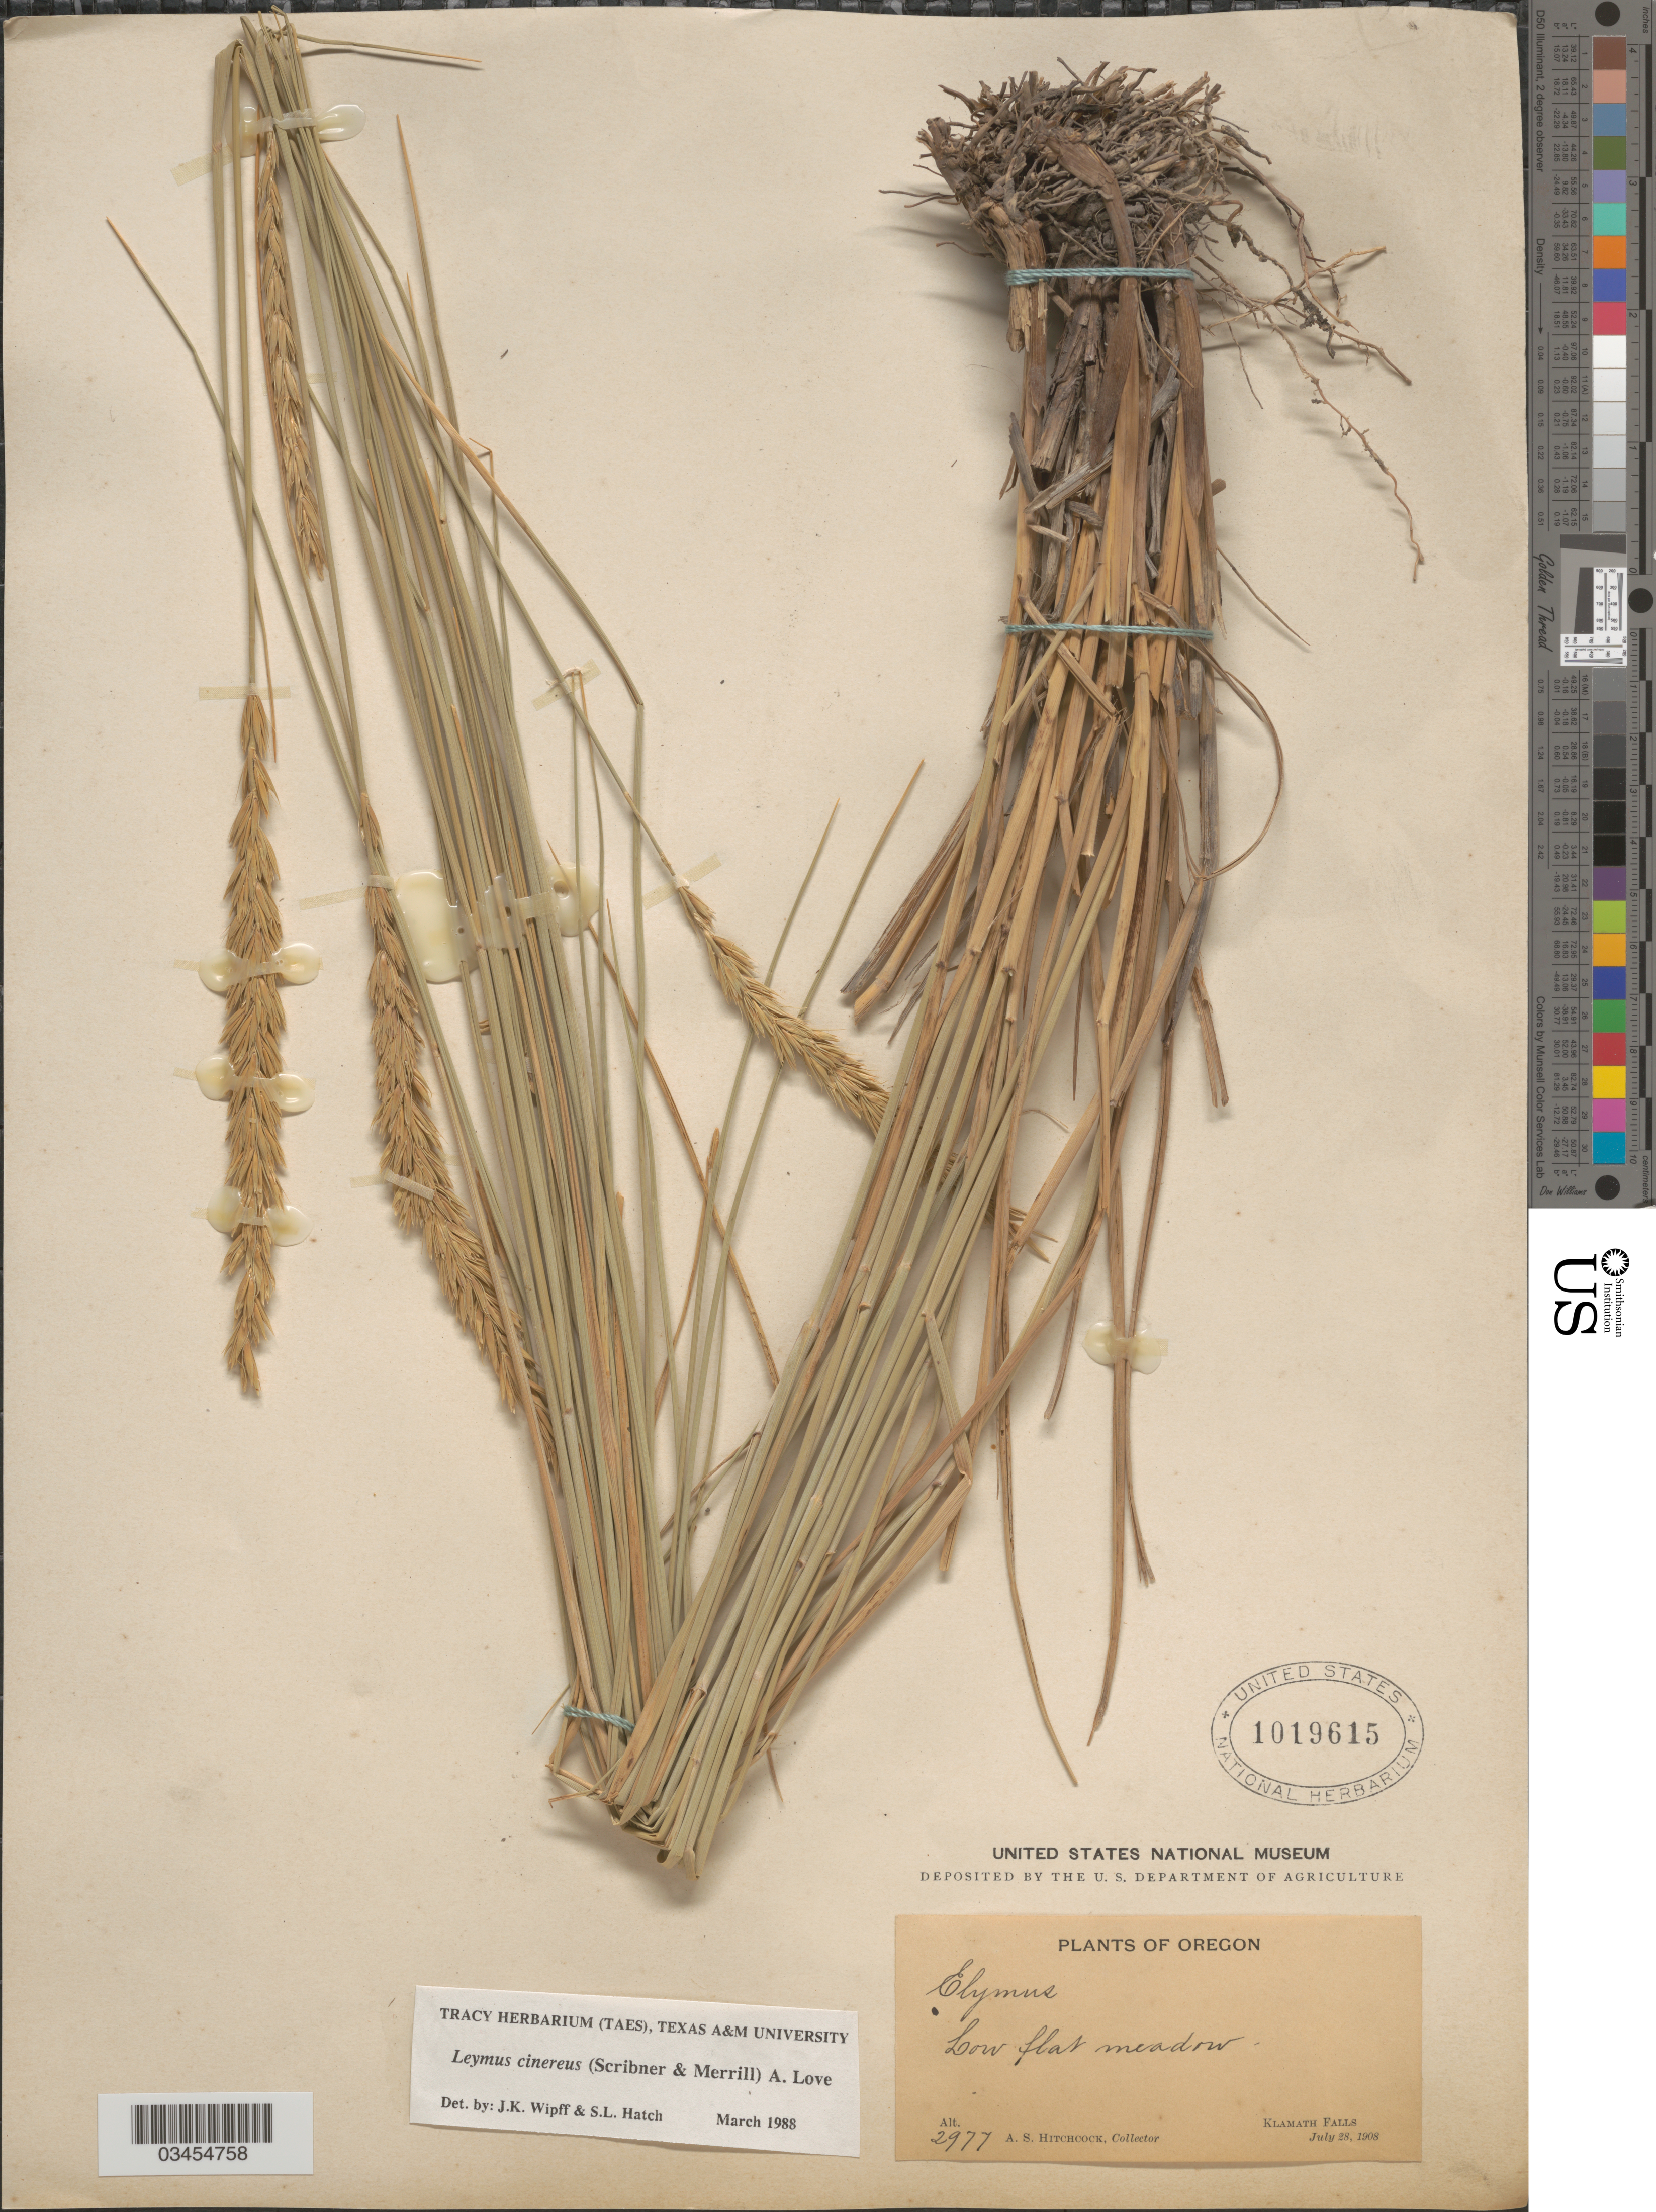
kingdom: Plantae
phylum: Tracheophyta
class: Liliopsida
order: Poales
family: Poaceae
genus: Leymus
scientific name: Leymus cinereus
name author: (Scribn. & Merr.) Á. Löve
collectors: A. S. Hitchcock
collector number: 2977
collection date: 1908-07-28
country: United States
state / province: Oregon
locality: Low flat meadow. Klamath Falls.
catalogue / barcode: US 1019615